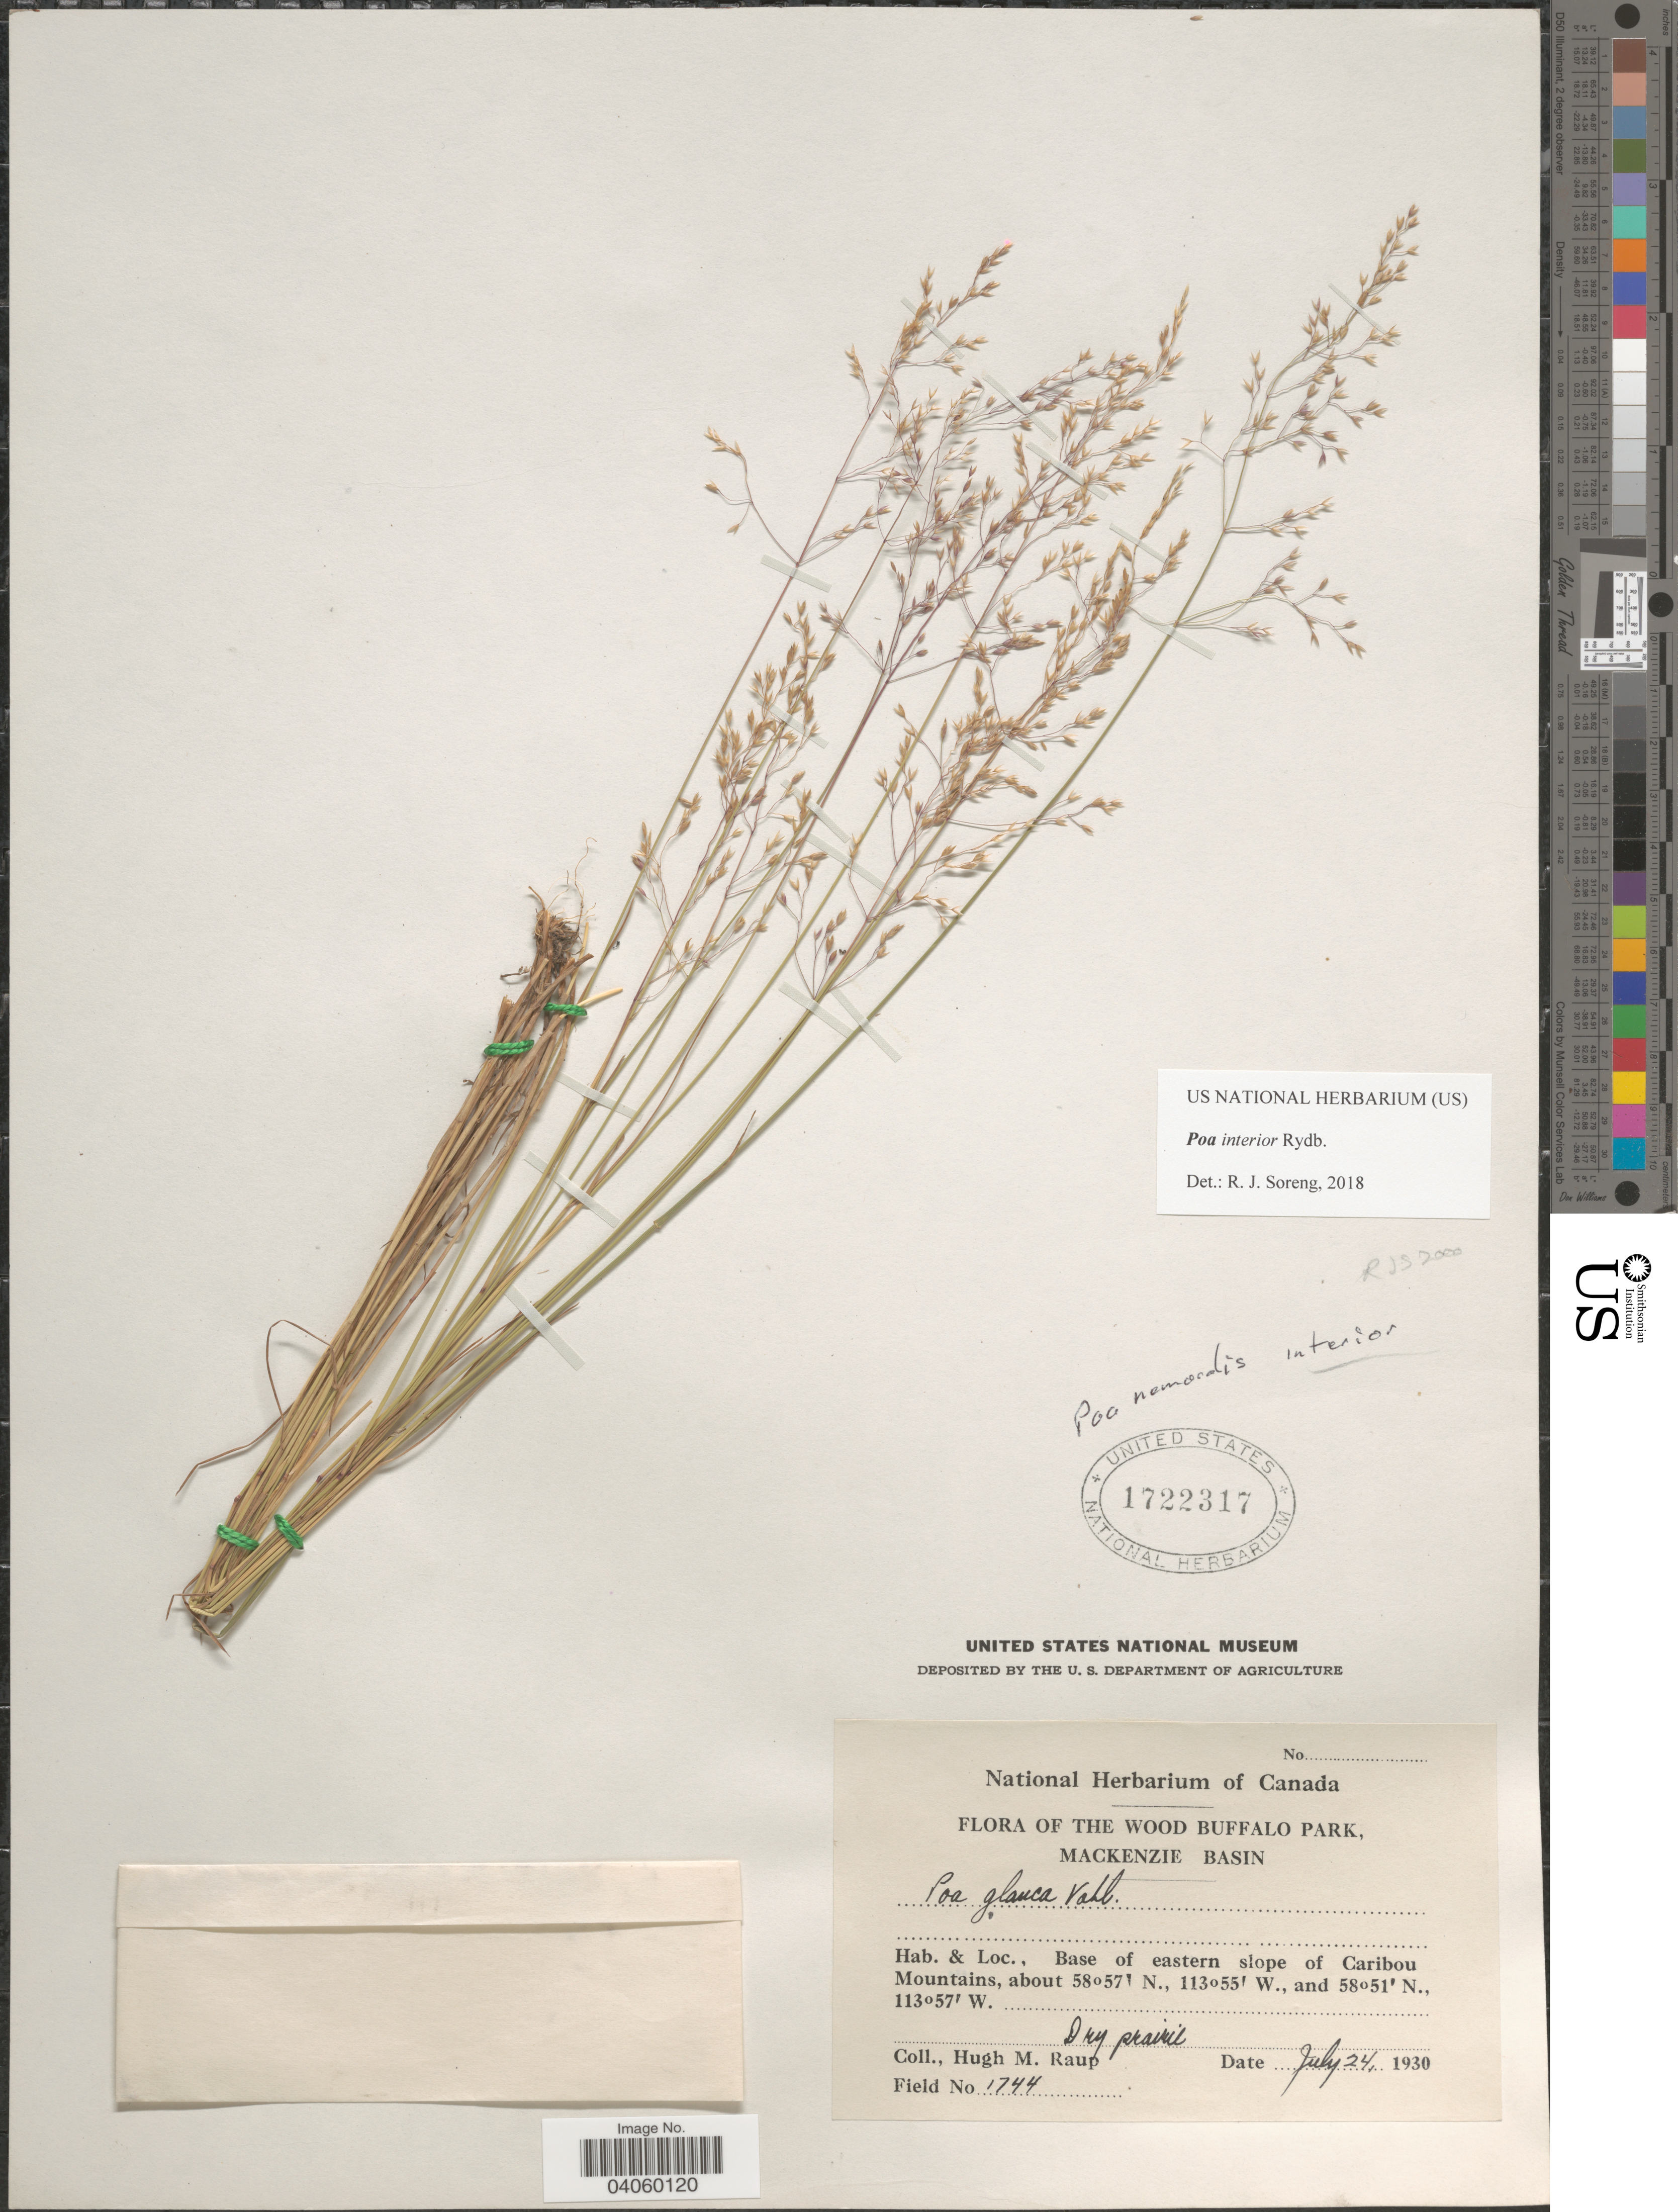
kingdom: Plantae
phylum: Tracheophyta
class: Liliopsida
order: Poales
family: Poaceae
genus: Poa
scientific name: Poa interior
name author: Rydb.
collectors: H. Raup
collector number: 1744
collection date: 1930-07-24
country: Canada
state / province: Alberta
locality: The Wood Buffalo Park, Mackenzie Basin. Base of eastern slope of Caribou Mountains.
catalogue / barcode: US 1722317